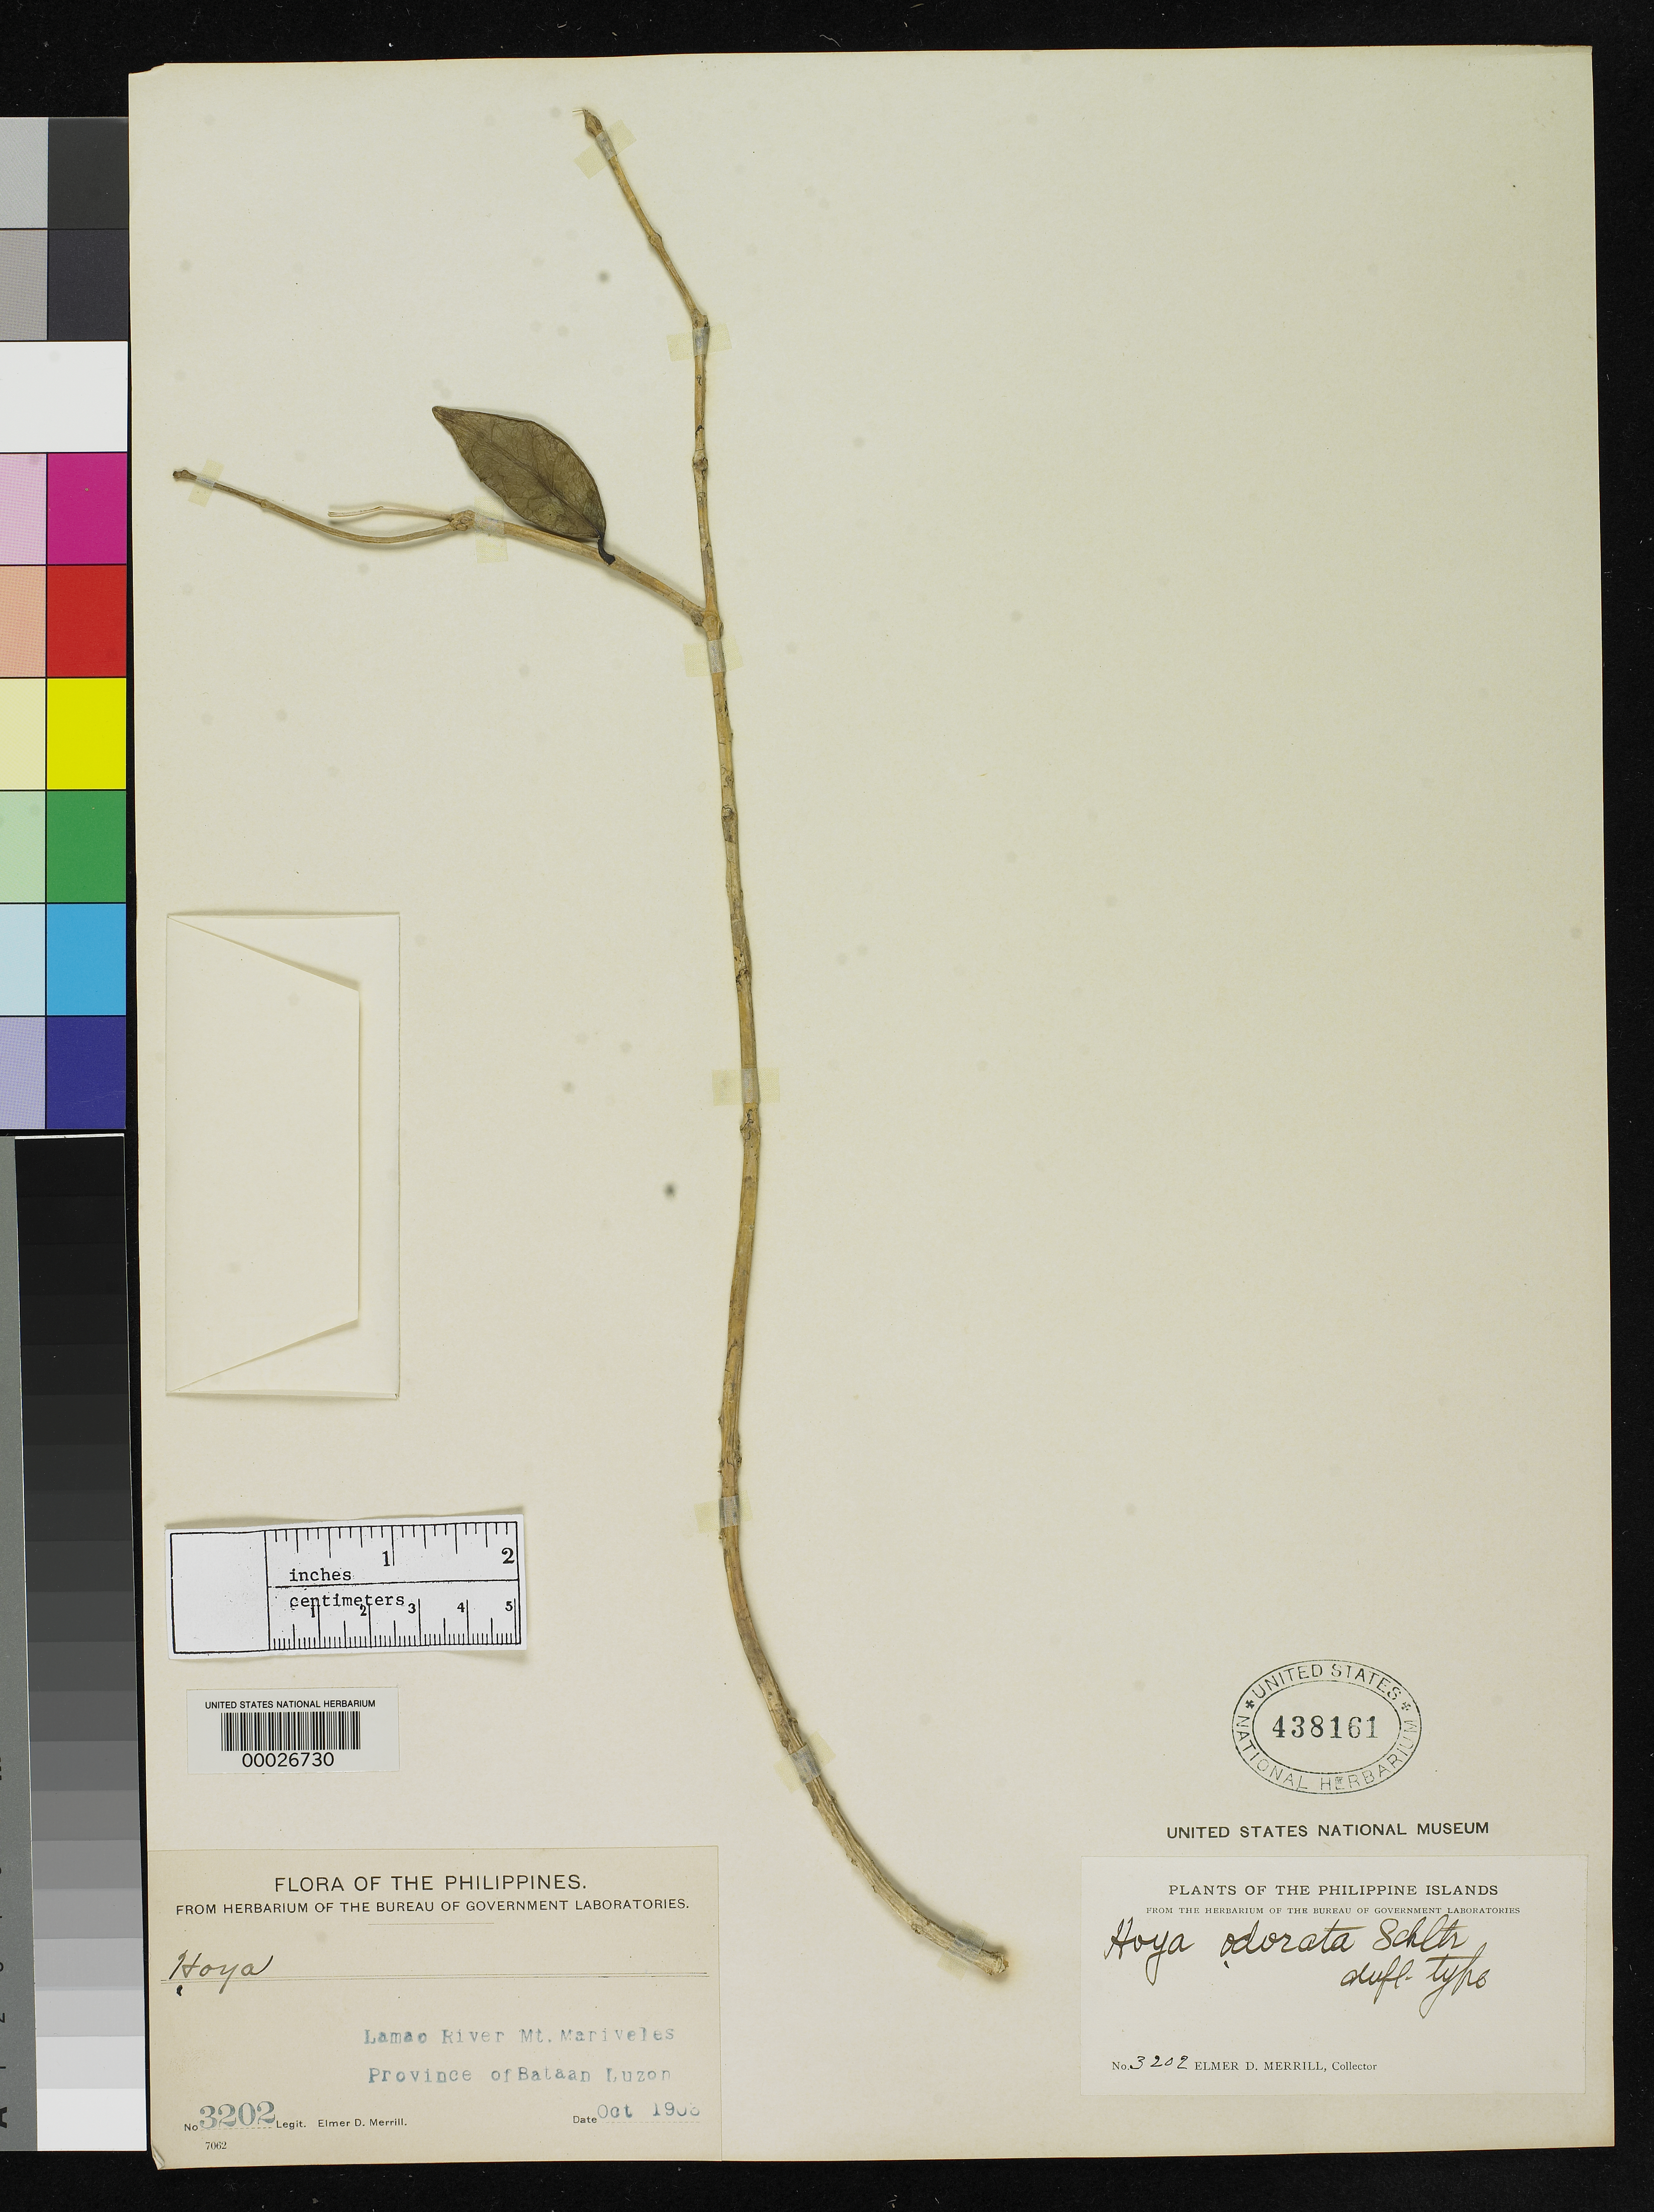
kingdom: Plantae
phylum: Tracheophyta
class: Magnoliopsida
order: Gentianales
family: Apocynaceae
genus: Hoya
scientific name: Hoya odorata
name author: Schltr.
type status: Type Collection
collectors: E. D. Merrill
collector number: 3202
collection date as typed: Oct 1903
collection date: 1903-10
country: Philippines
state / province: Central Luzon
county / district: Bataan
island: Luzon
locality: Lamao River, Mt Mariveles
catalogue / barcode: US 438161